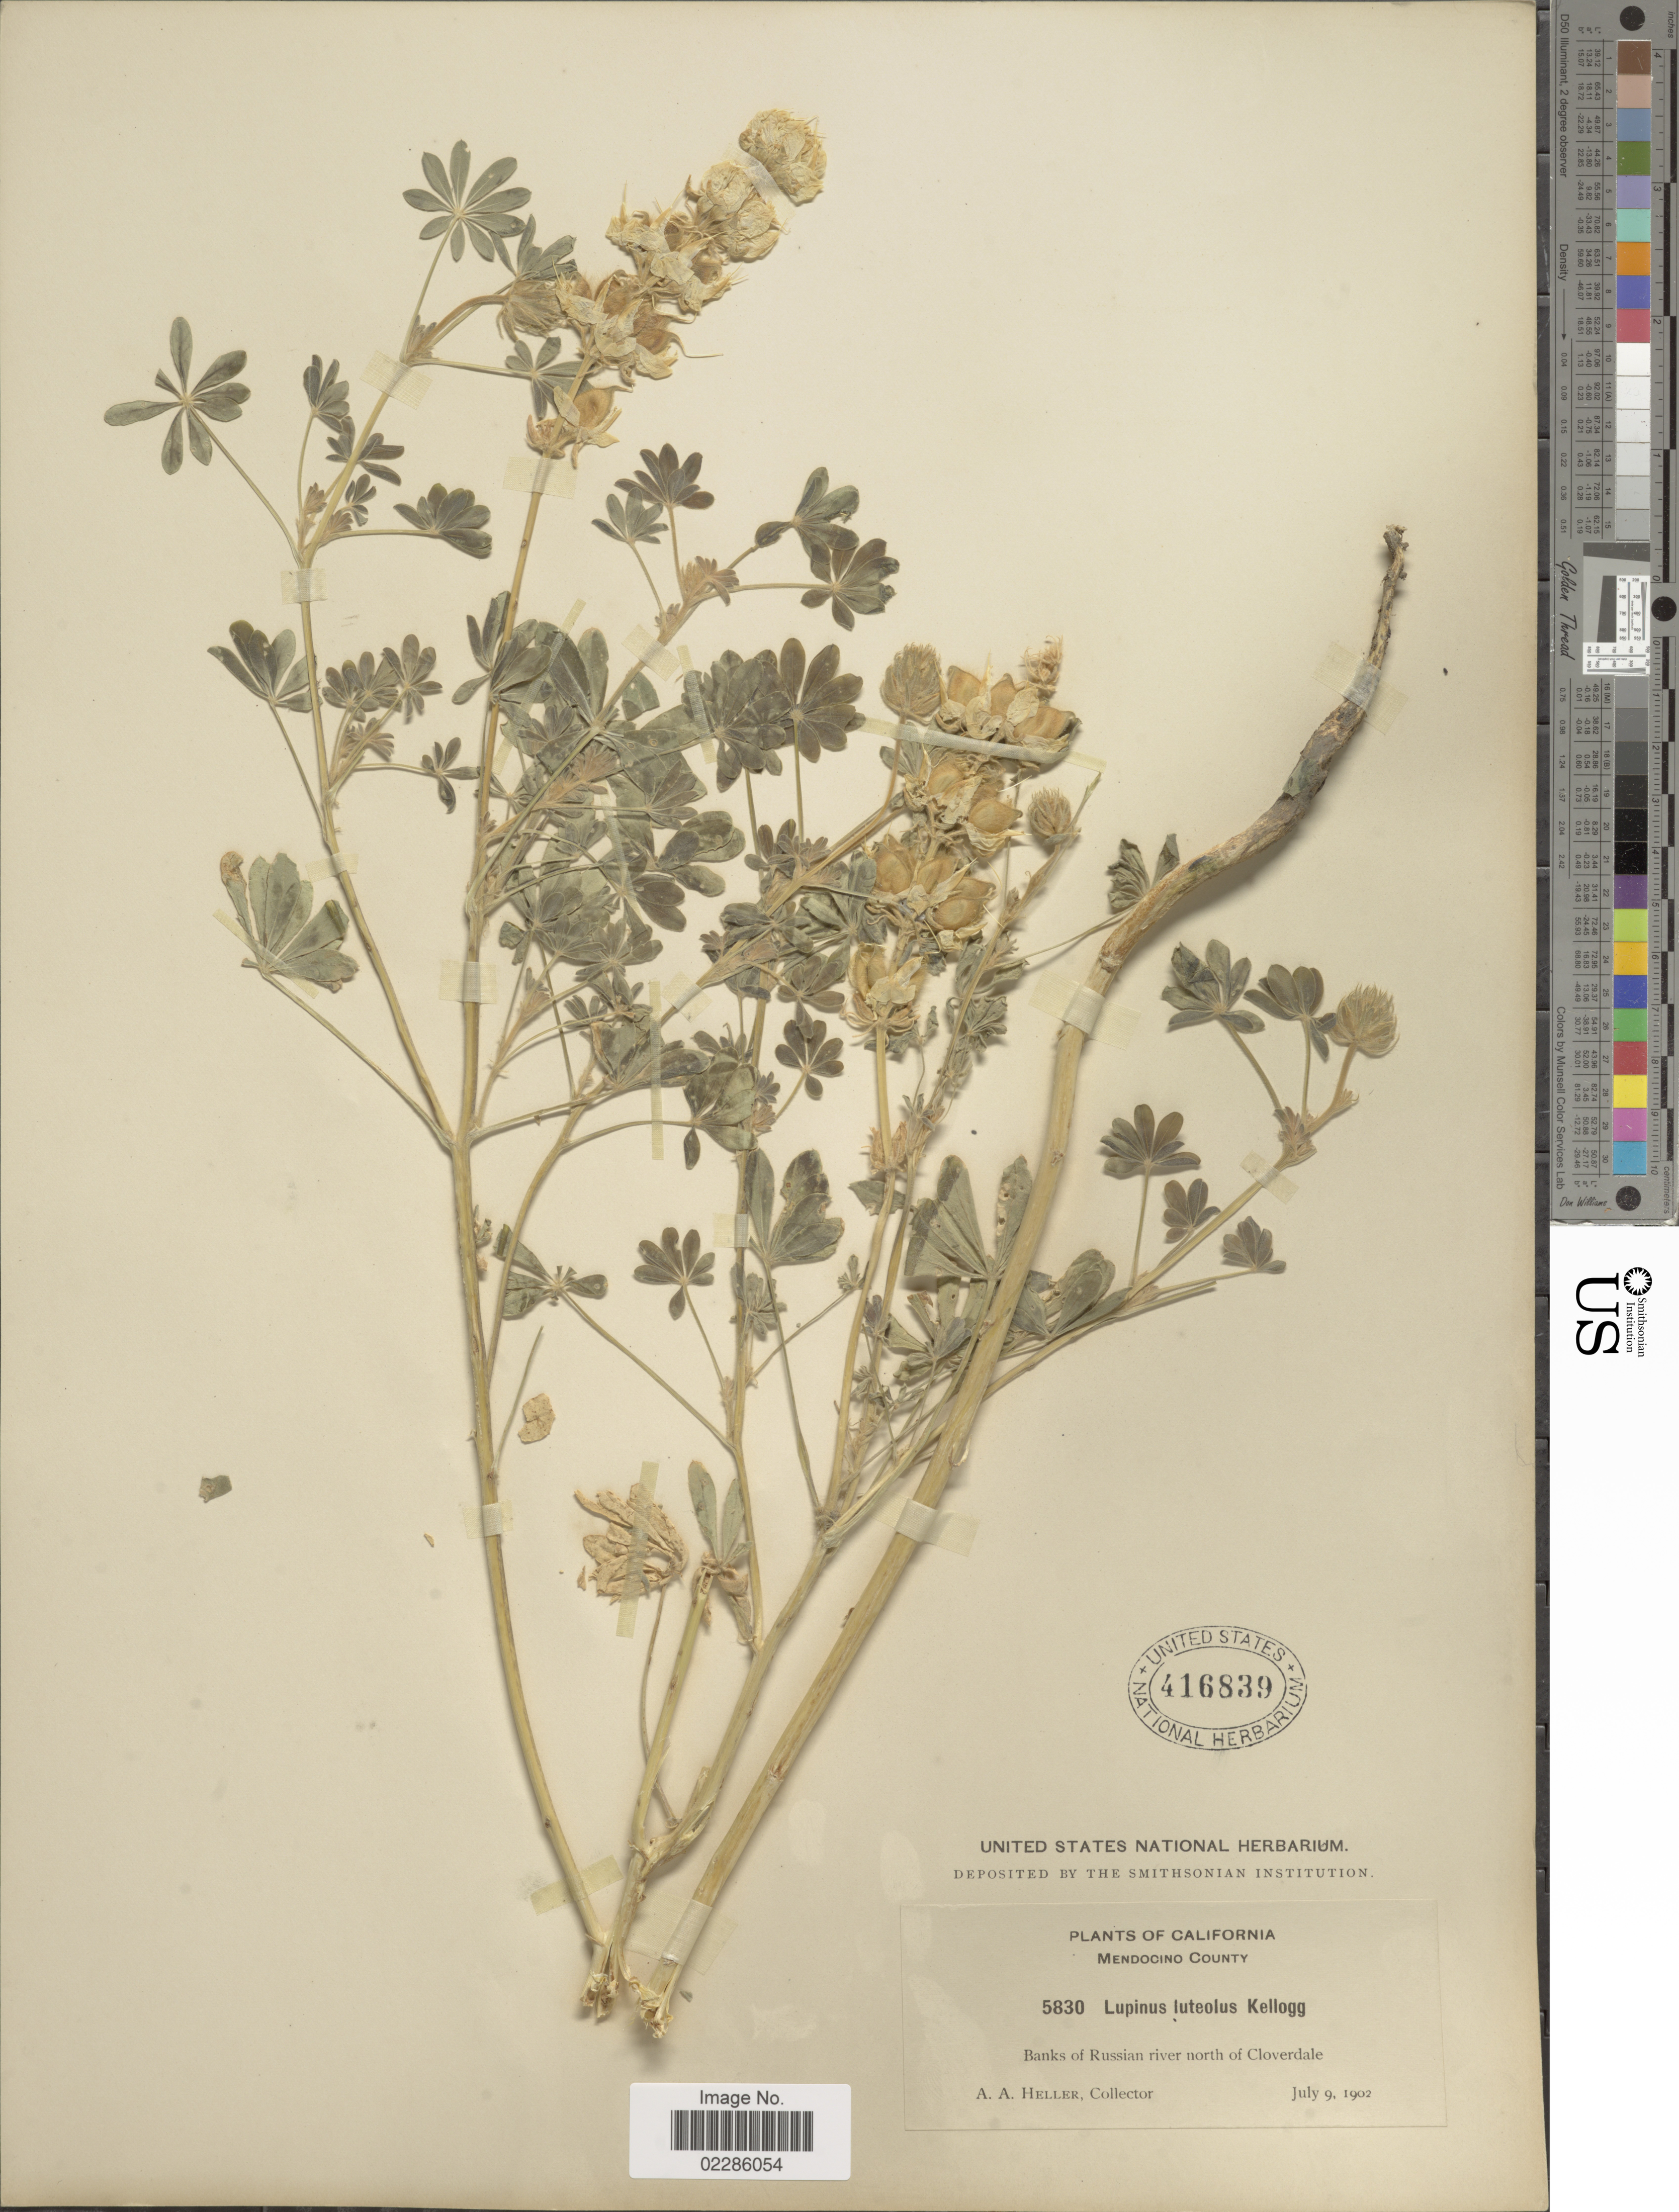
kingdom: Plantae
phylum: Tracheophyta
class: Magnoliopsida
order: Fabales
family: Fabaceae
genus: Lupinus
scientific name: Lupinus luteolus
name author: Kellogg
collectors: A. A. Heller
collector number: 5830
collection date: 1902-07-09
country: United States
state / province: California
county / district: Mendocino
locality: Mendocino County, Banks of Russian river north of Cloverdale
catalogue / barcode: US 416839